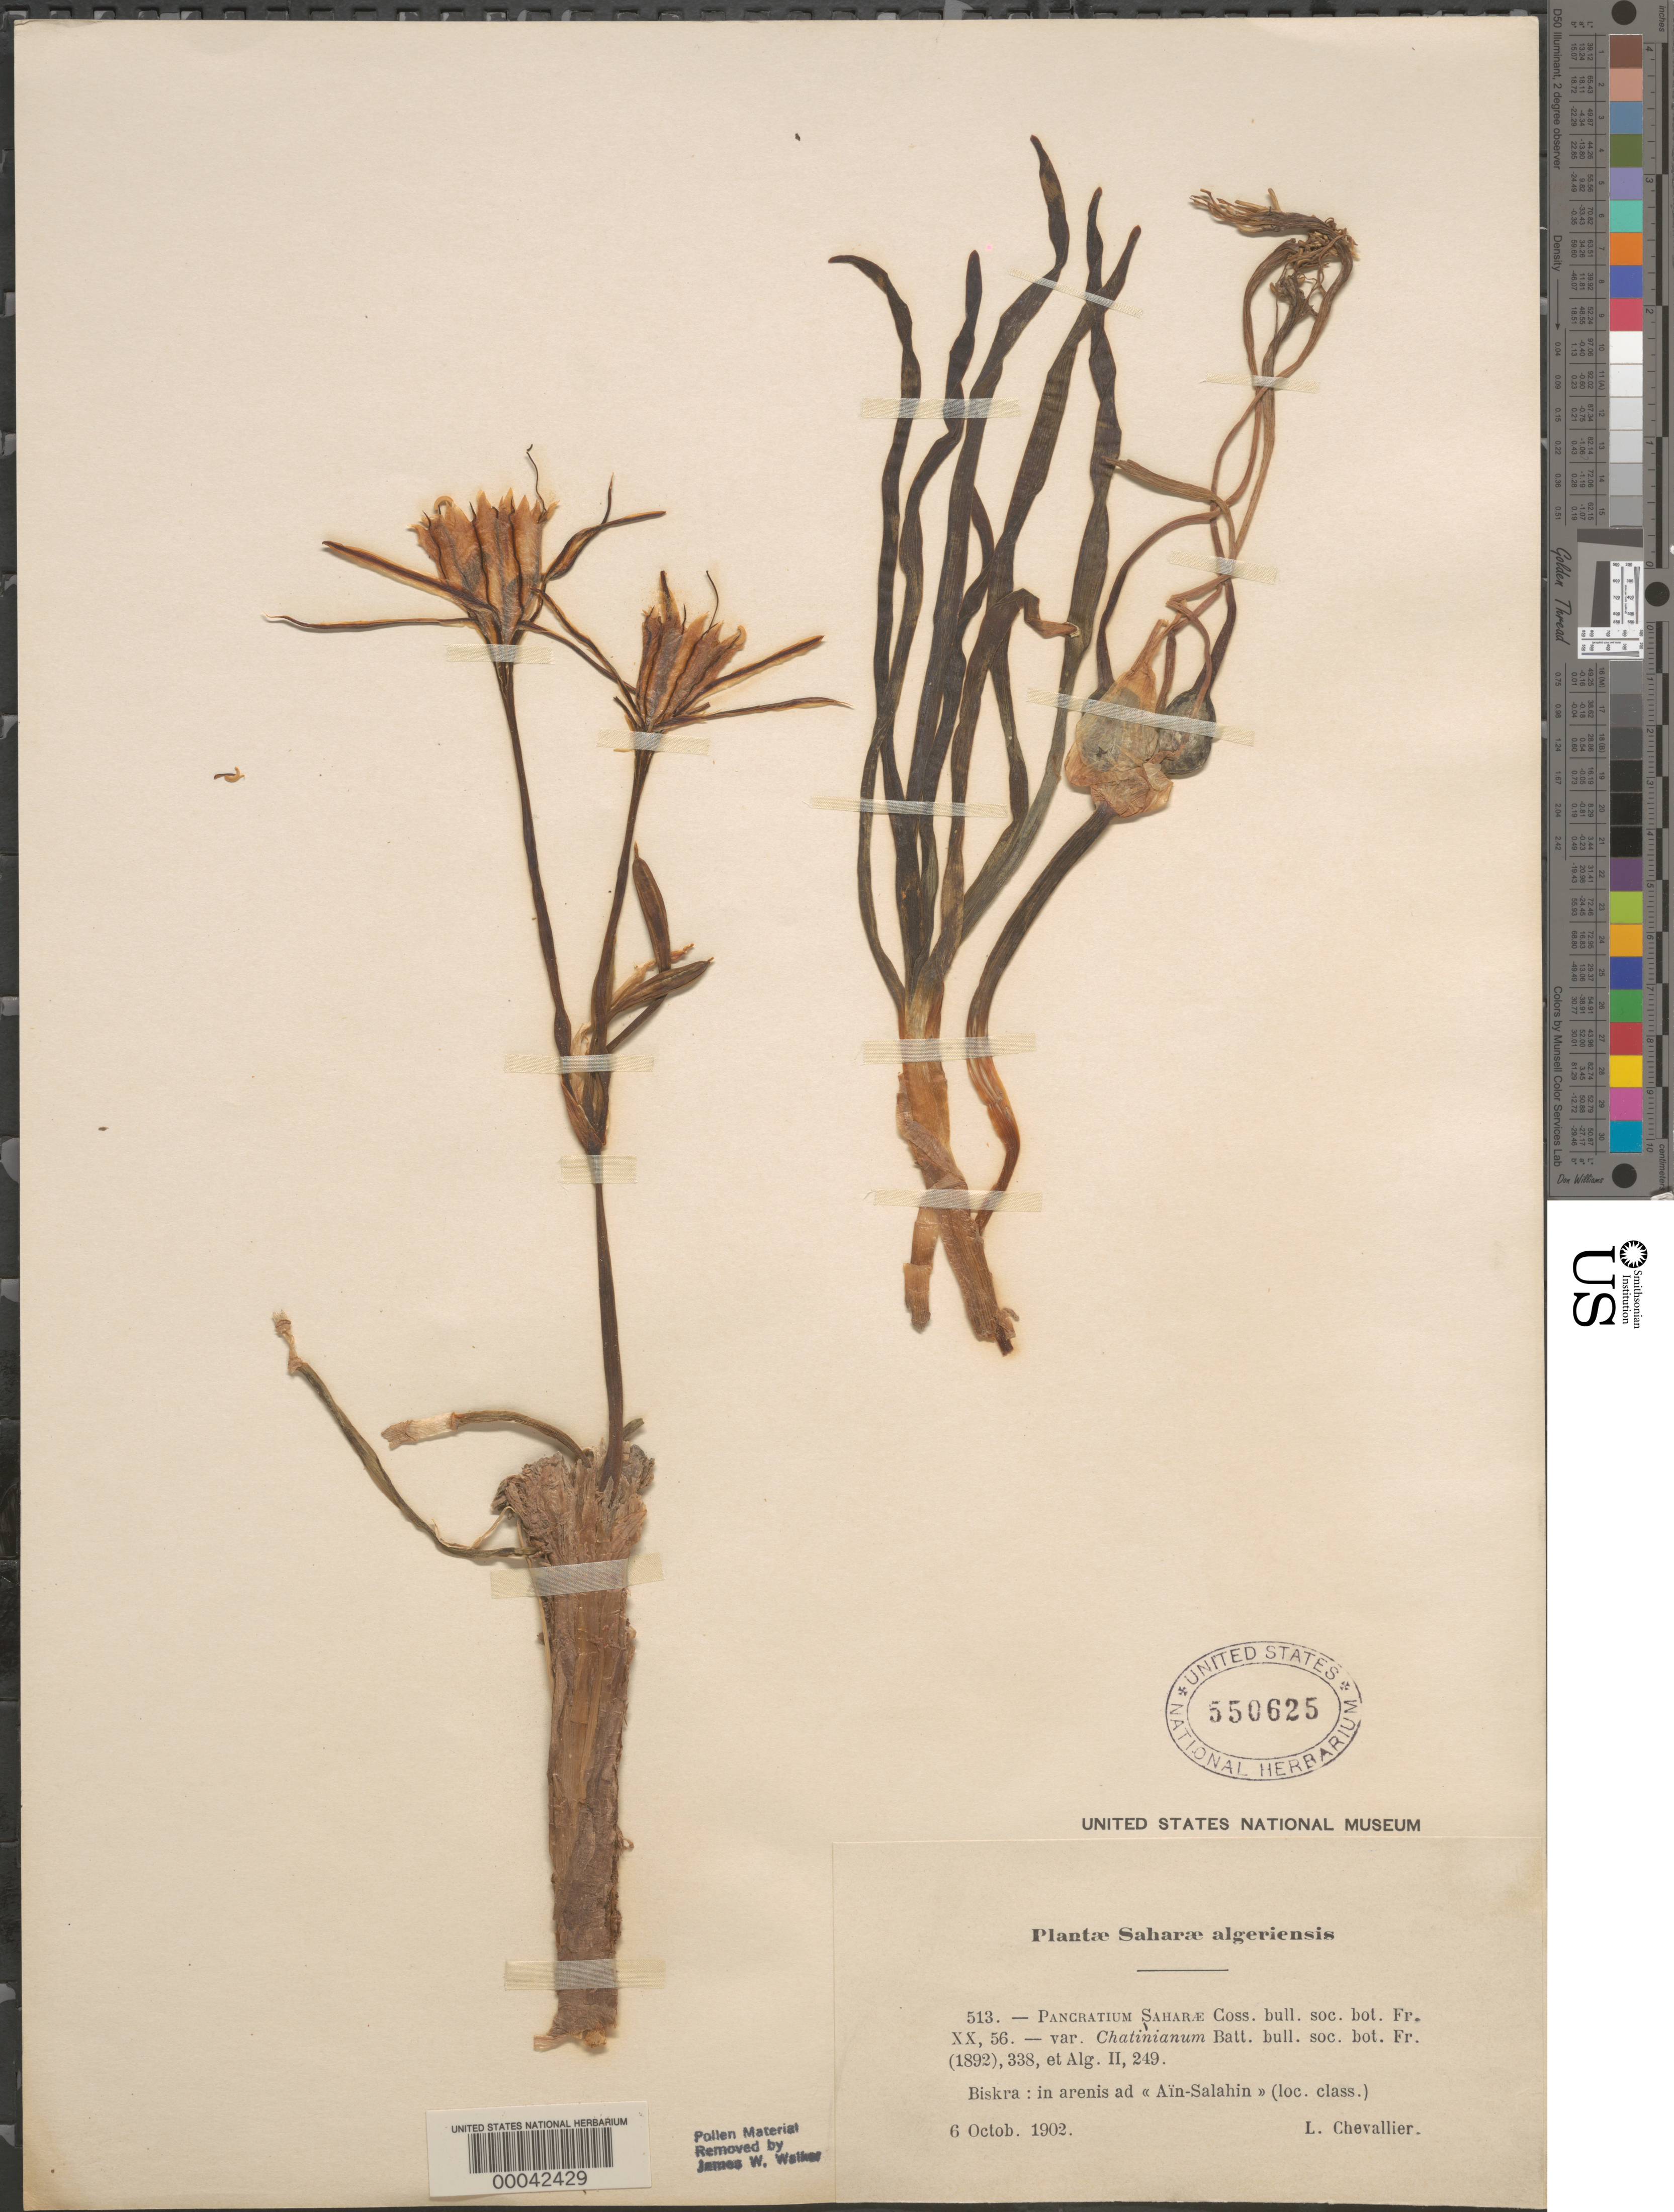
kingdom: Plantae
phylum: Tracheophyta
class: Liliopsida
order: Asparagales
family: Amaryllidaceae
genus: Pancratium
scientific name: Pancratium saharae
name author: Coss. & Batt. ex Taub.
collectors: L. Chevallier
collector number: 513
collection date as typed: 06 Oct 1902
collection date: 1902-10-06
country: Algeria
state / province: Biskra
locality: in Dumosis Subsalsis and Ripas Oeud-Biskra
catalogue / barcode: US 550625